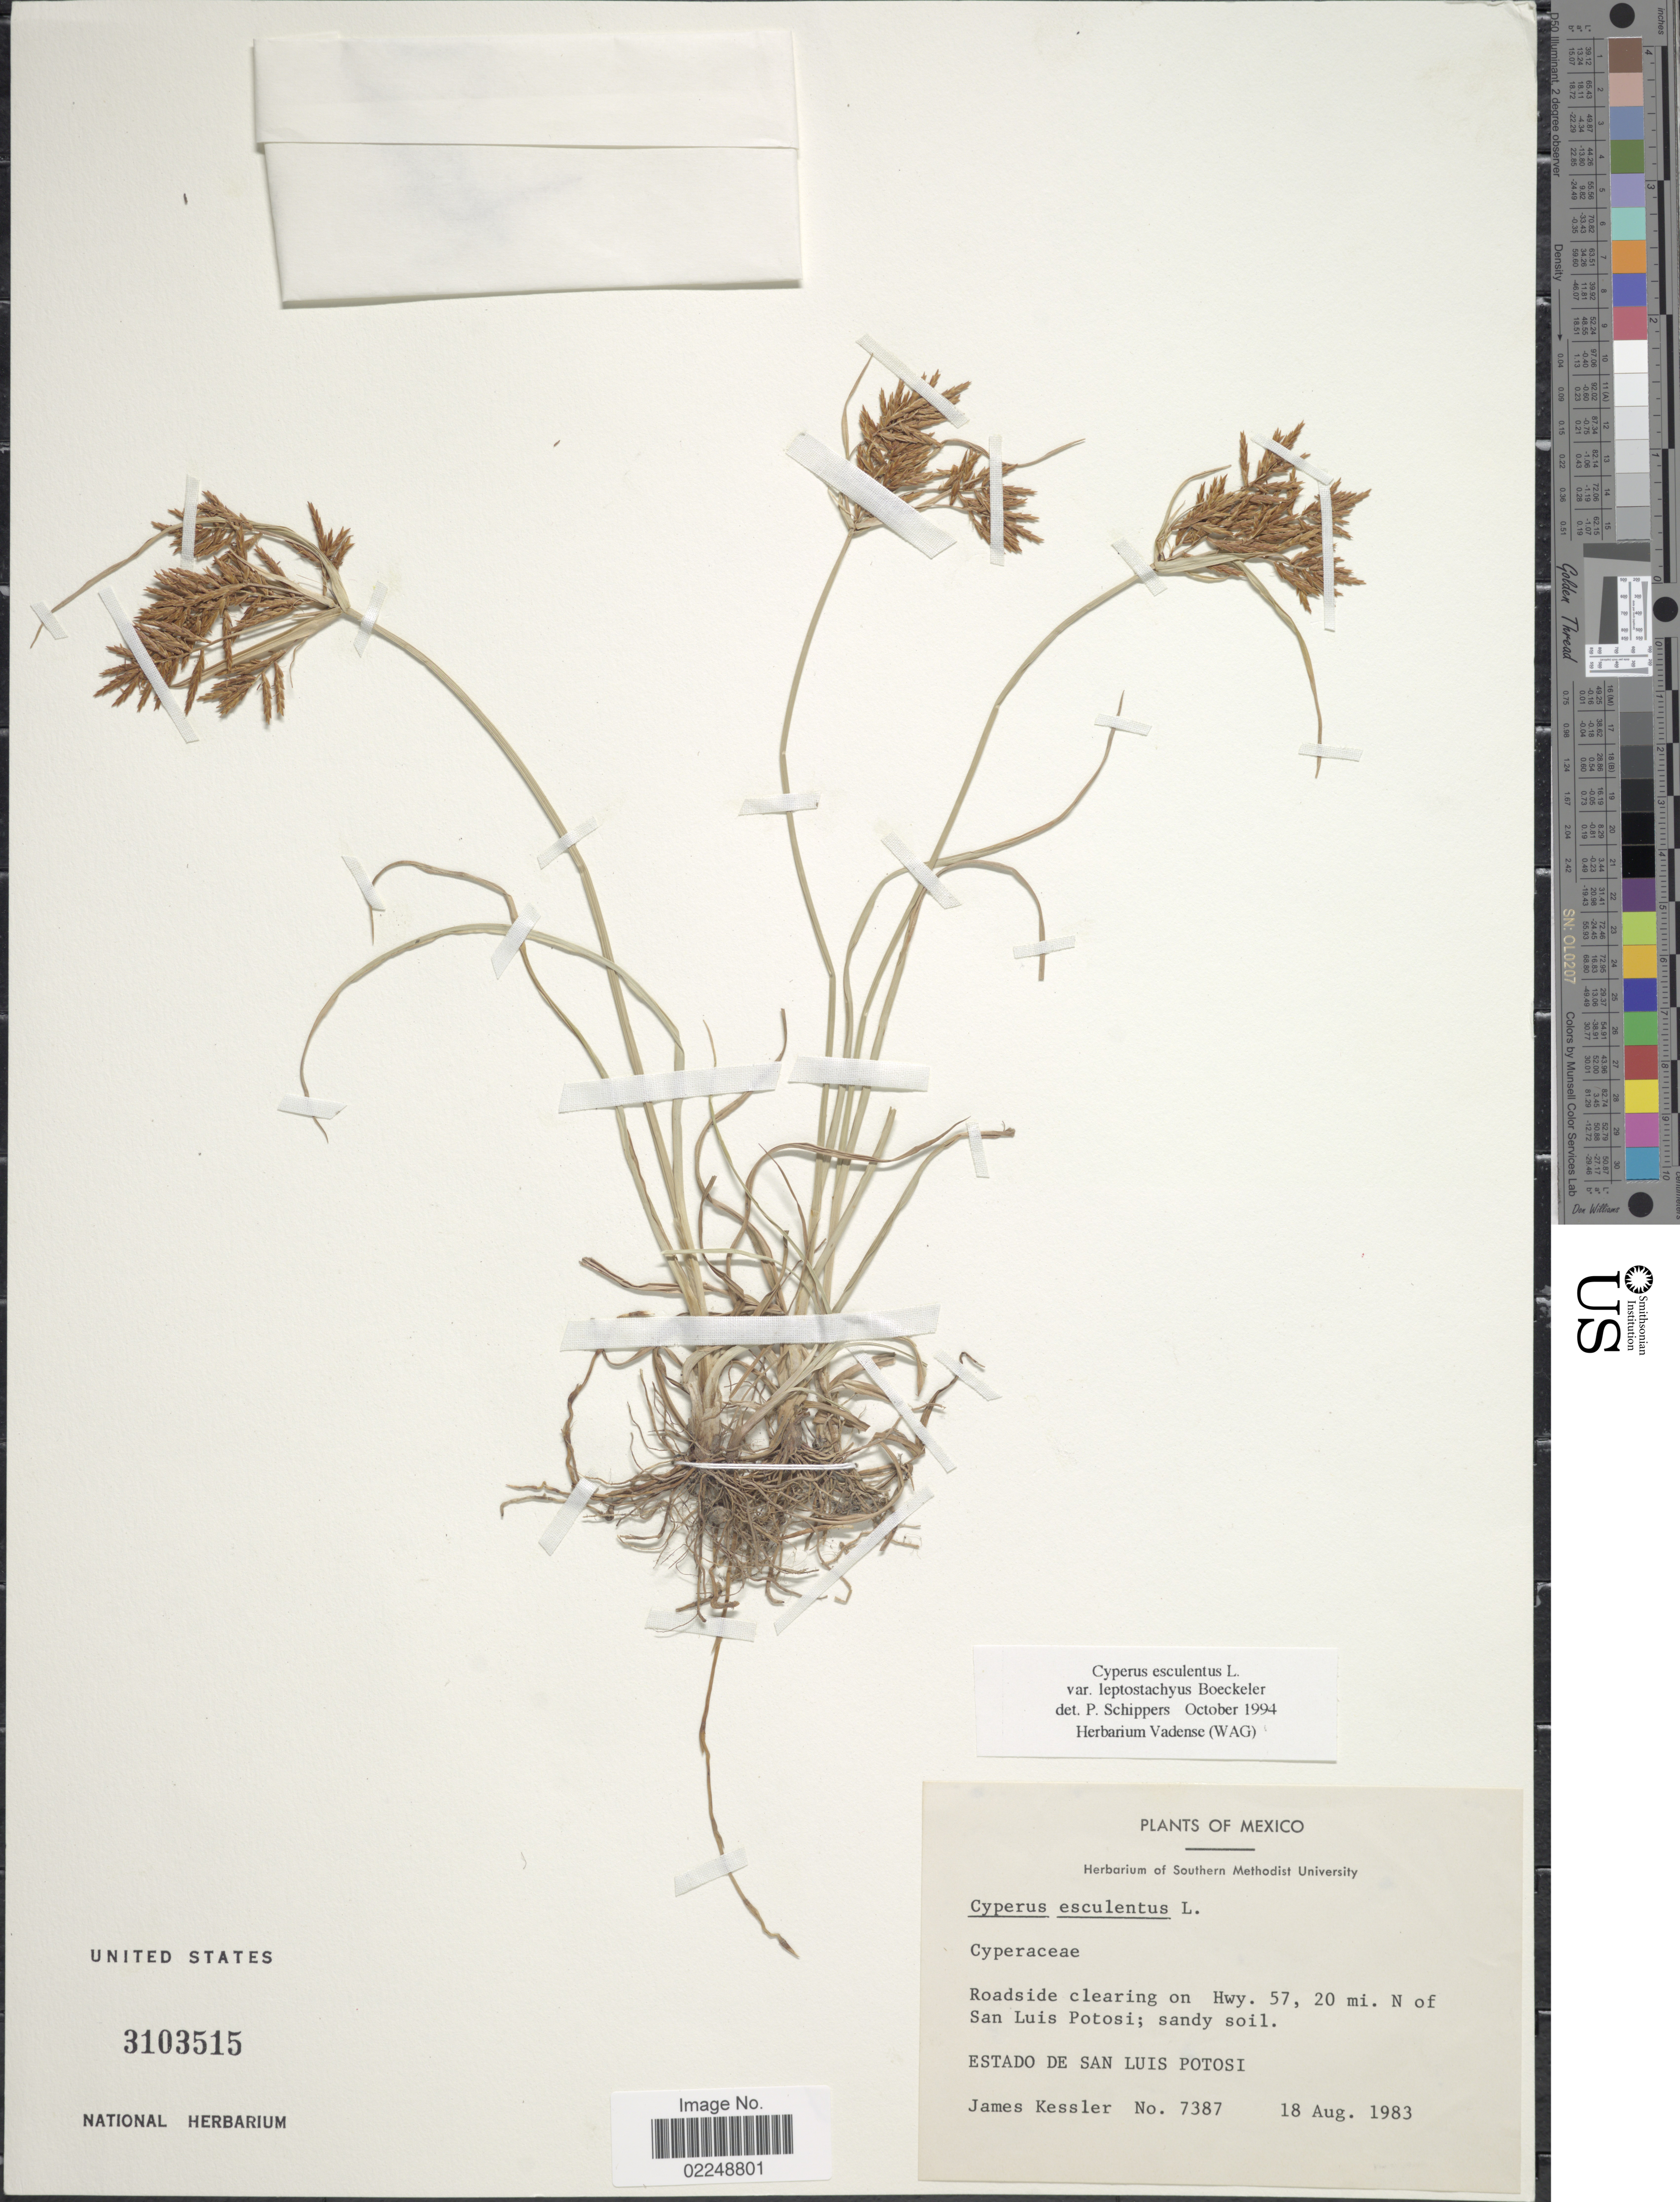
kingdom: Plantae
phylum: Tracheophyta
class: Liliopsida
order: Poales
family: Cyperaceae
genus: Cyperus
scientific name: Cyperus esculentus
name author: L.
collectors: J. W. Kessler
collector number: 7387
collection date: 1983-08-18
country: Mexico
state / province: San Luis Potosí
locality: Roadside clearing on Hwy. 57, 20 mi. N of San Luis Potosi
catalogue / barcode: US 3103515